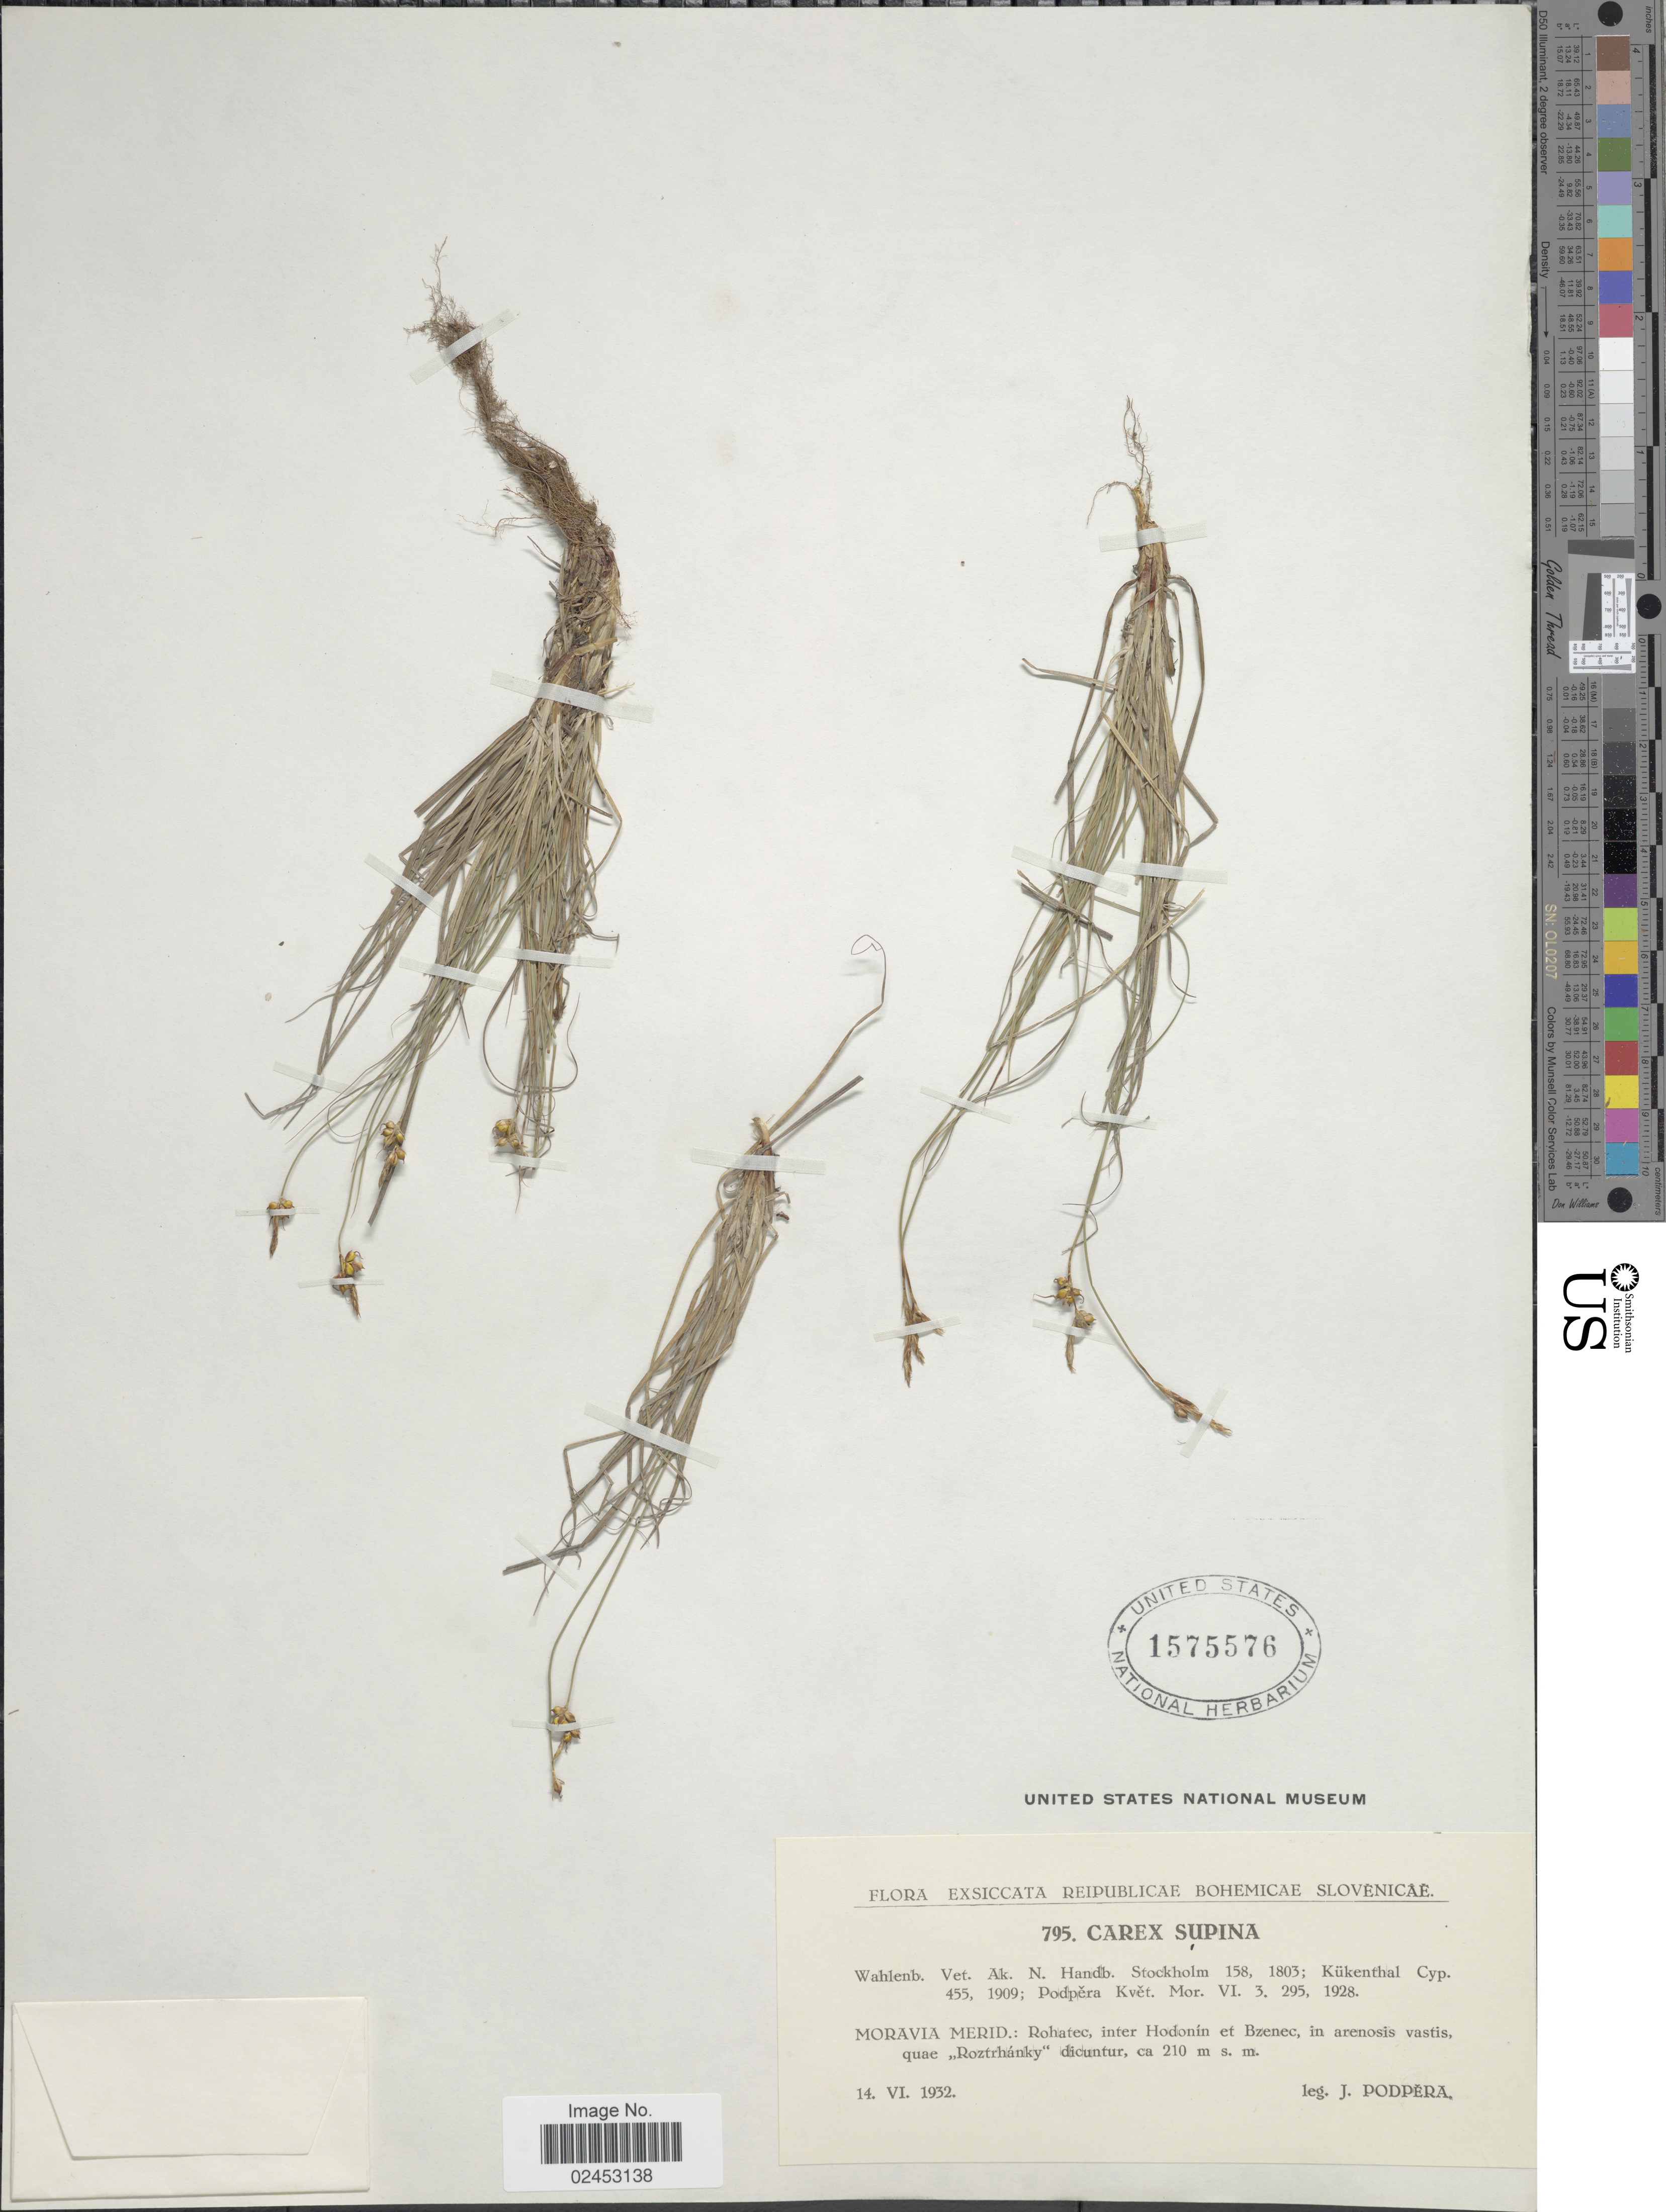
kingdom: Plantae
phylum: Tracheophyta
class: Liliopsida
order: Poales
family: Cyperaceae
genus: Carex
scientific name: Carex supina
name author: Willd. ex Wahlenb.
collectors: J. Podpera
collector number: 795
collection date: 1932-06-14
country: Czechia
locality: Reipublicae Bohemicae Slovenicae, Moravia merid.: Rohatec, inter Hodonin et Bzenec, in arenosis vastis, quae "Roztrhanky"dicuntur.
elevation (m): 210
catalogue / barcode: US 1575576